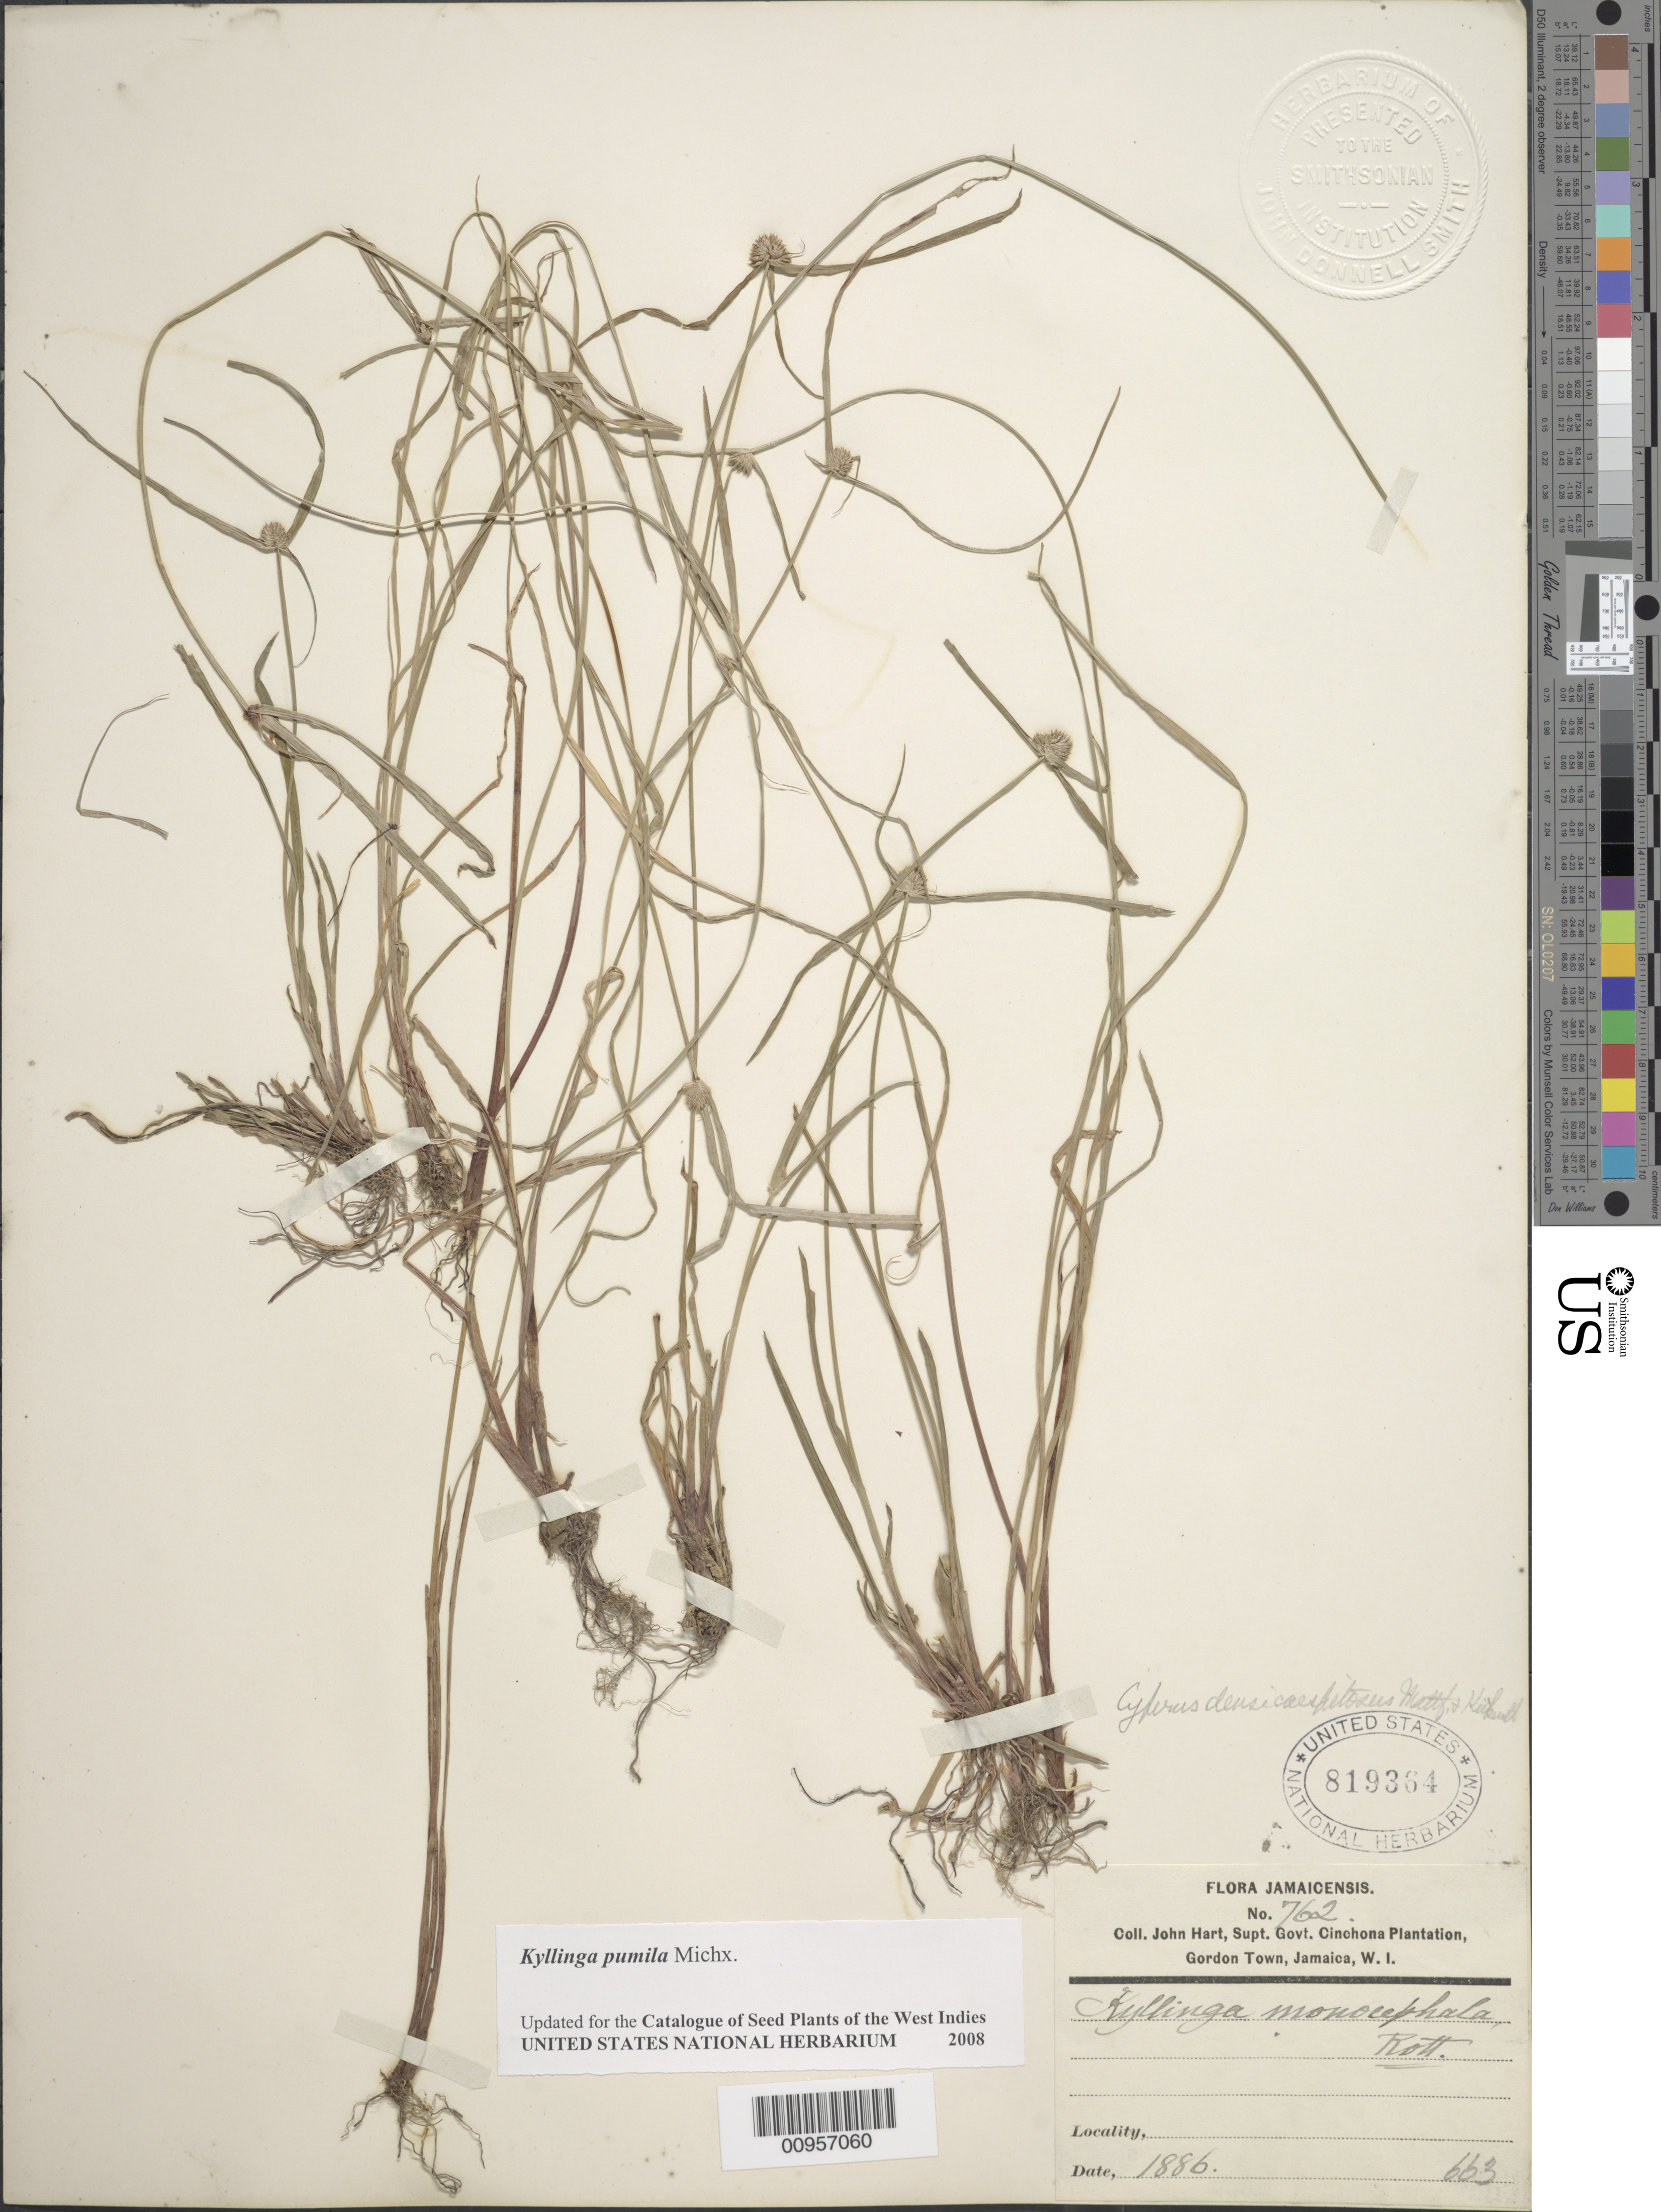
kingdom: Plantae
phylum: Tracheophyta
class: Liliopsida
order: Poales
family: Cyperaceae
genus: Cyperus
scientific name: Cyperus hortensis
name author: (Salzm. ex Steud.) Dorr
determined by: Strong, Mark T., (BOT), Smithsonian Institution - National Museum of Natural History (UNITED STATES)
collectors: J. Hart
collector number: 762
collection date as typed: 1886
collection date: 1886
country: Jamaica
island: Jamaica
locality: Gordon Town, Supt. Govt. Cinchona Plantation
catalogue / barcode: US 819364